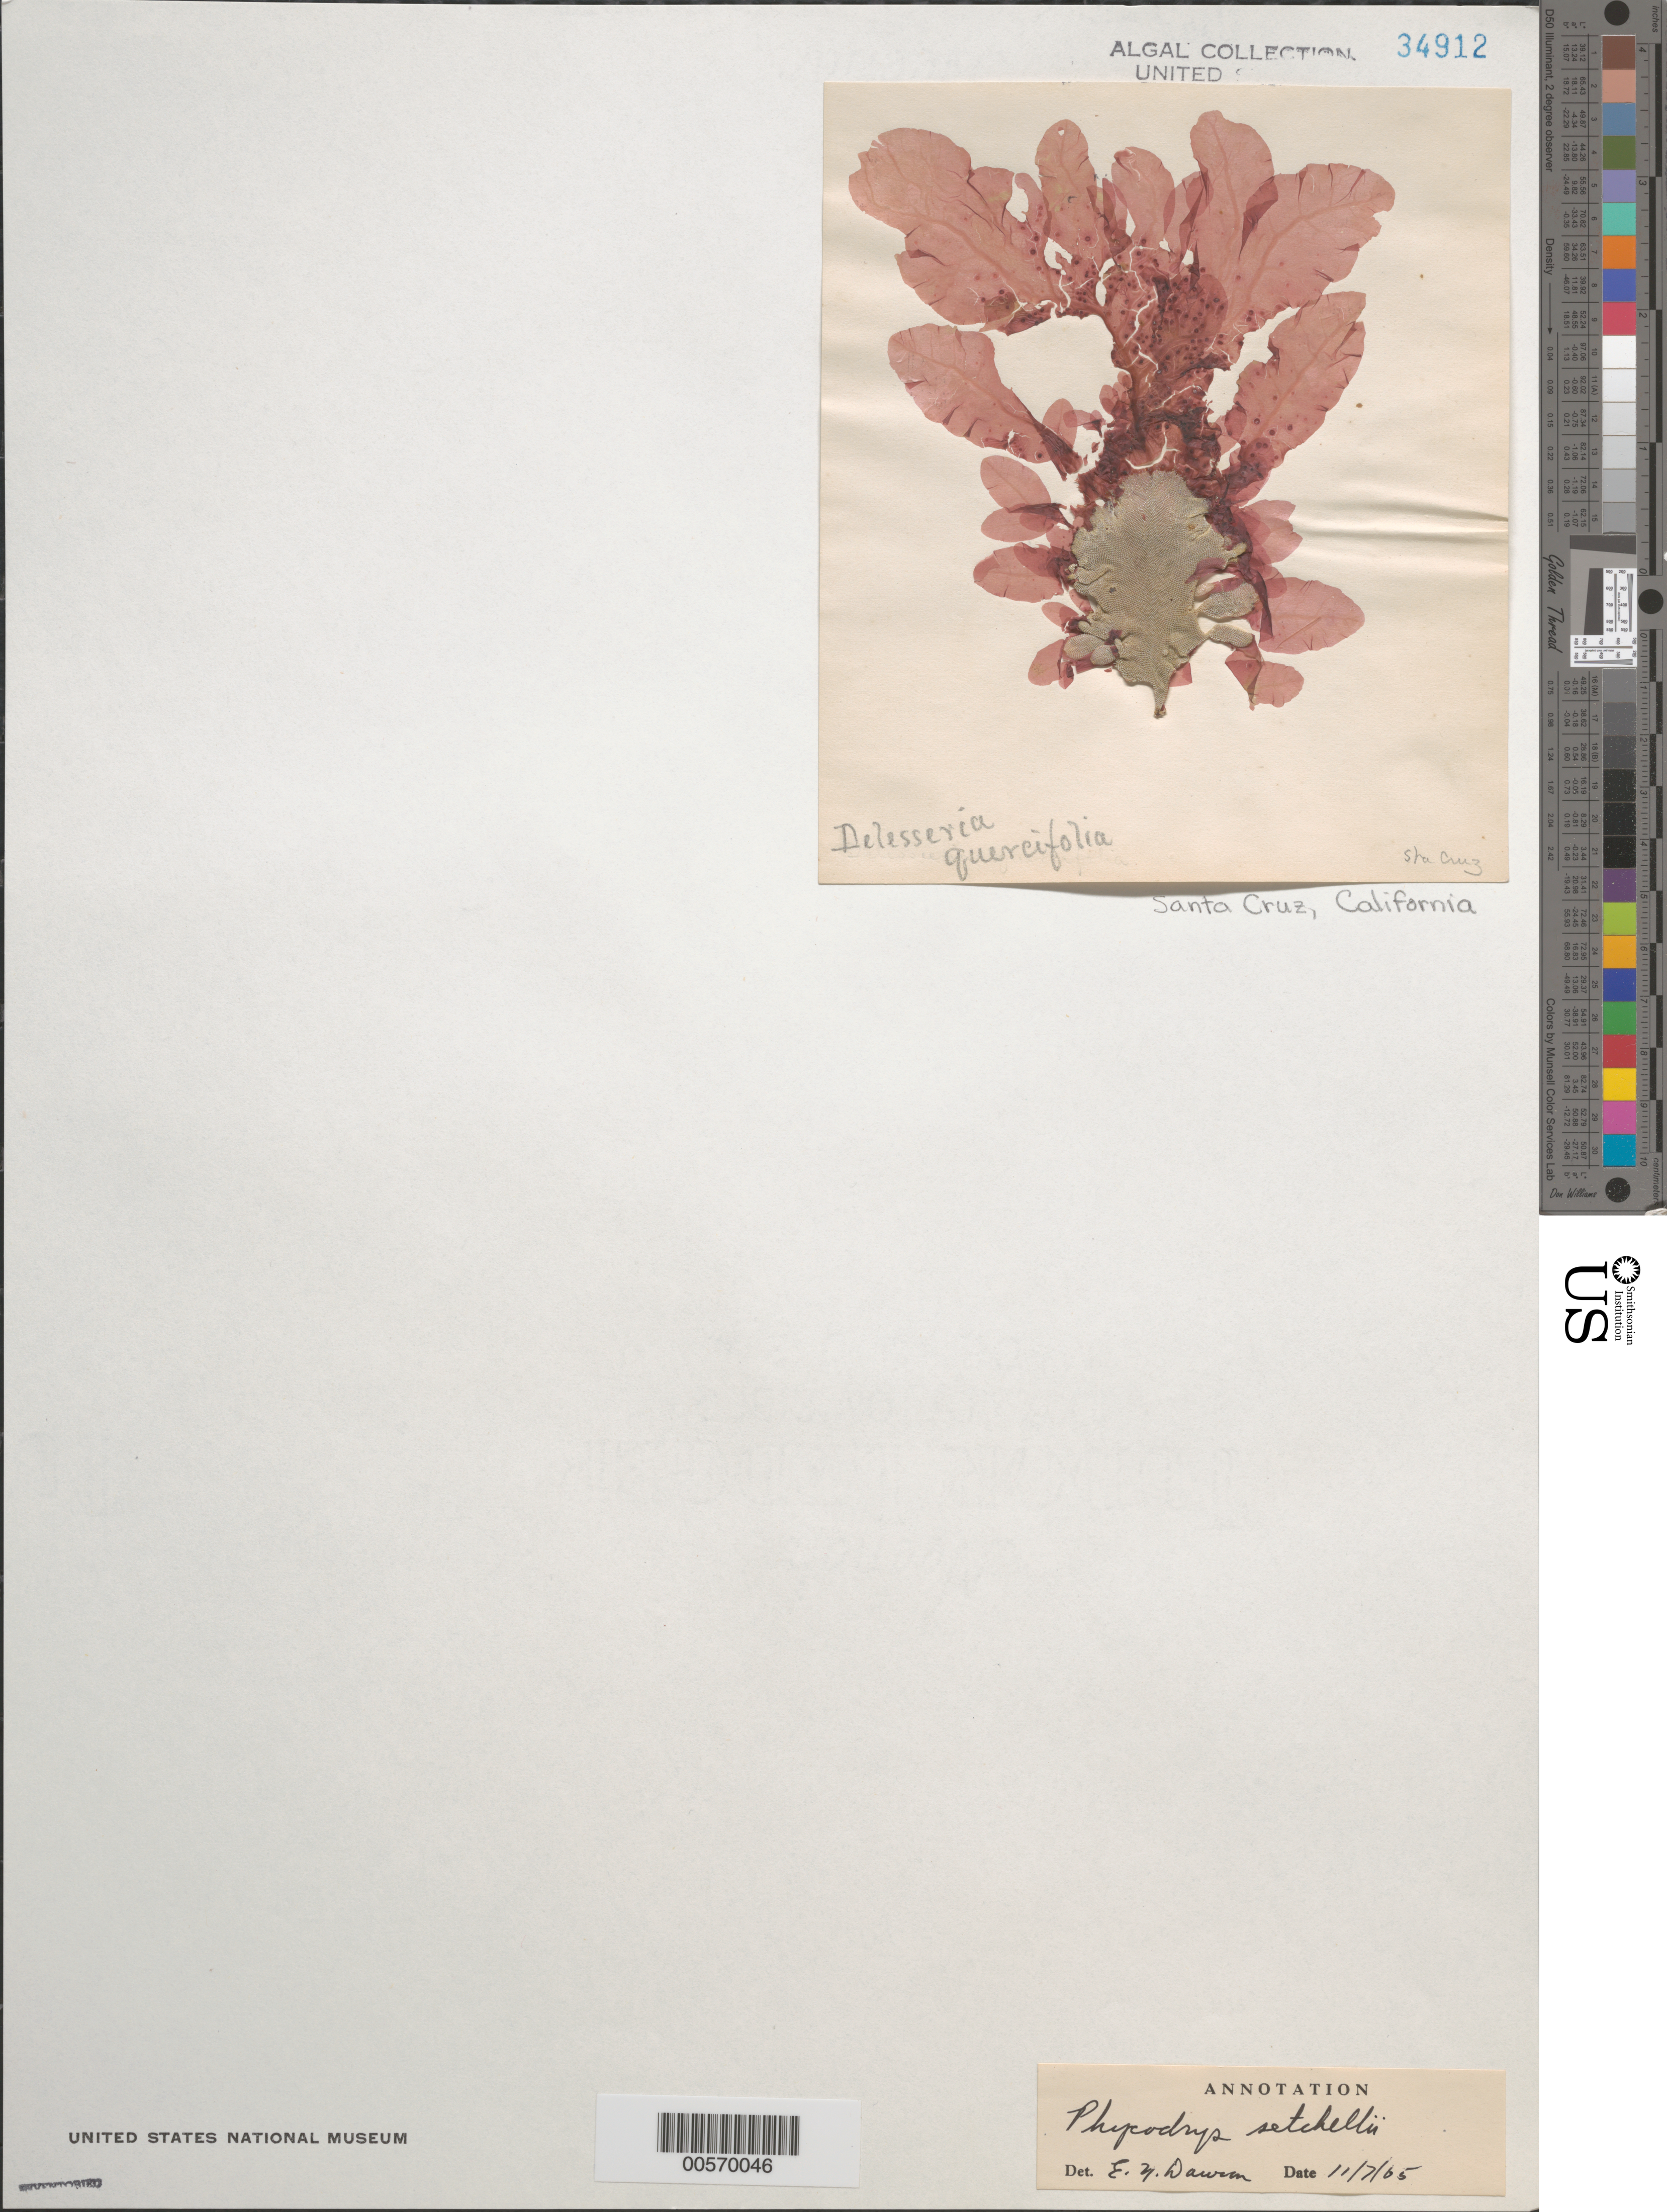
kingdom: Plantae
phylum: Rhodophyta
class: Florideophyceae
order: Ceramiales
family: Delesseriaceae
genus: Phycodrys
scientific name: Phycodrys setchellii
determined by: Dawson, E. Y.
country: United States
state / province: California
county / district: Santa Cruz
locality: Santa Cruz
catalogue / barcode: US 34912